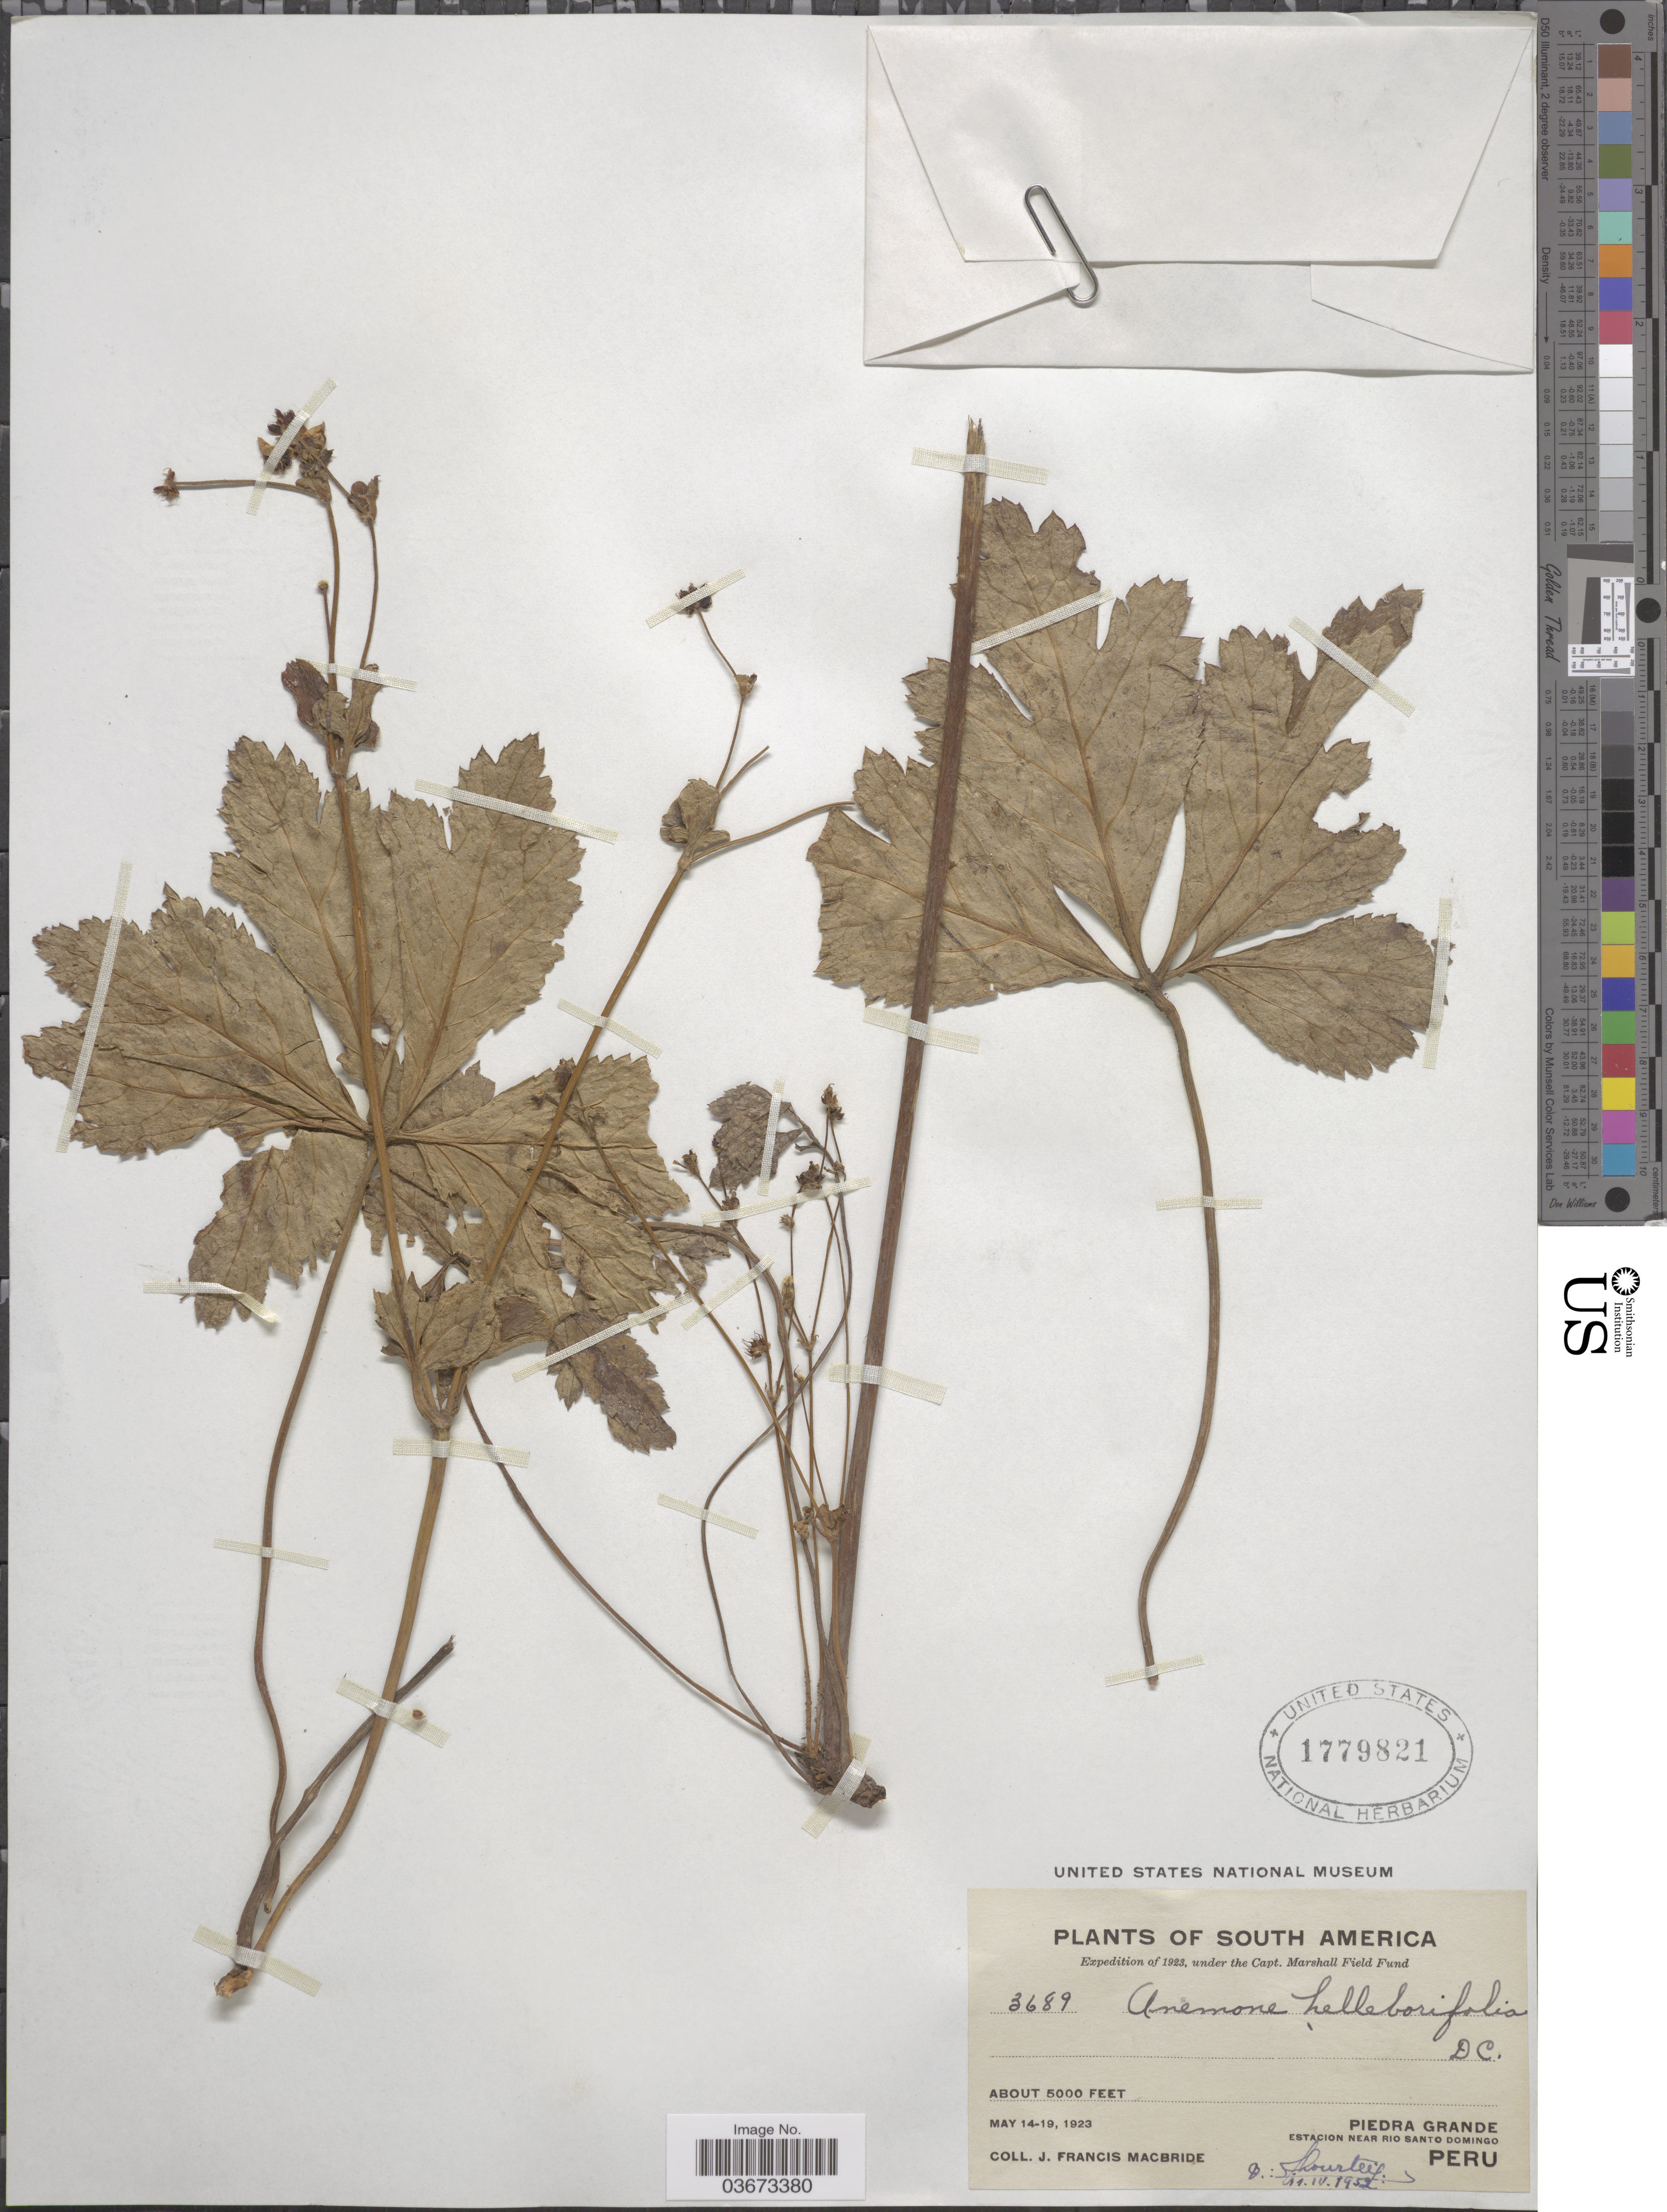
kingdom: Plantae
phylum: Tracheophyta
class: Magnoliopsida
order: Ranunculales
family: Ranunculaceae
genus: Anemone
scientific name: Anemone helleborifolia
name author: DC.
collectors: J. F. Macbride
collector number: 3689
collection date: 1923-05-14/1923-05-19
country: Peru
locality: Piedra Grande. Estacion near Rio Santo Domingo.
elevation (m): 1524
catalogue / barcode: US 1779821